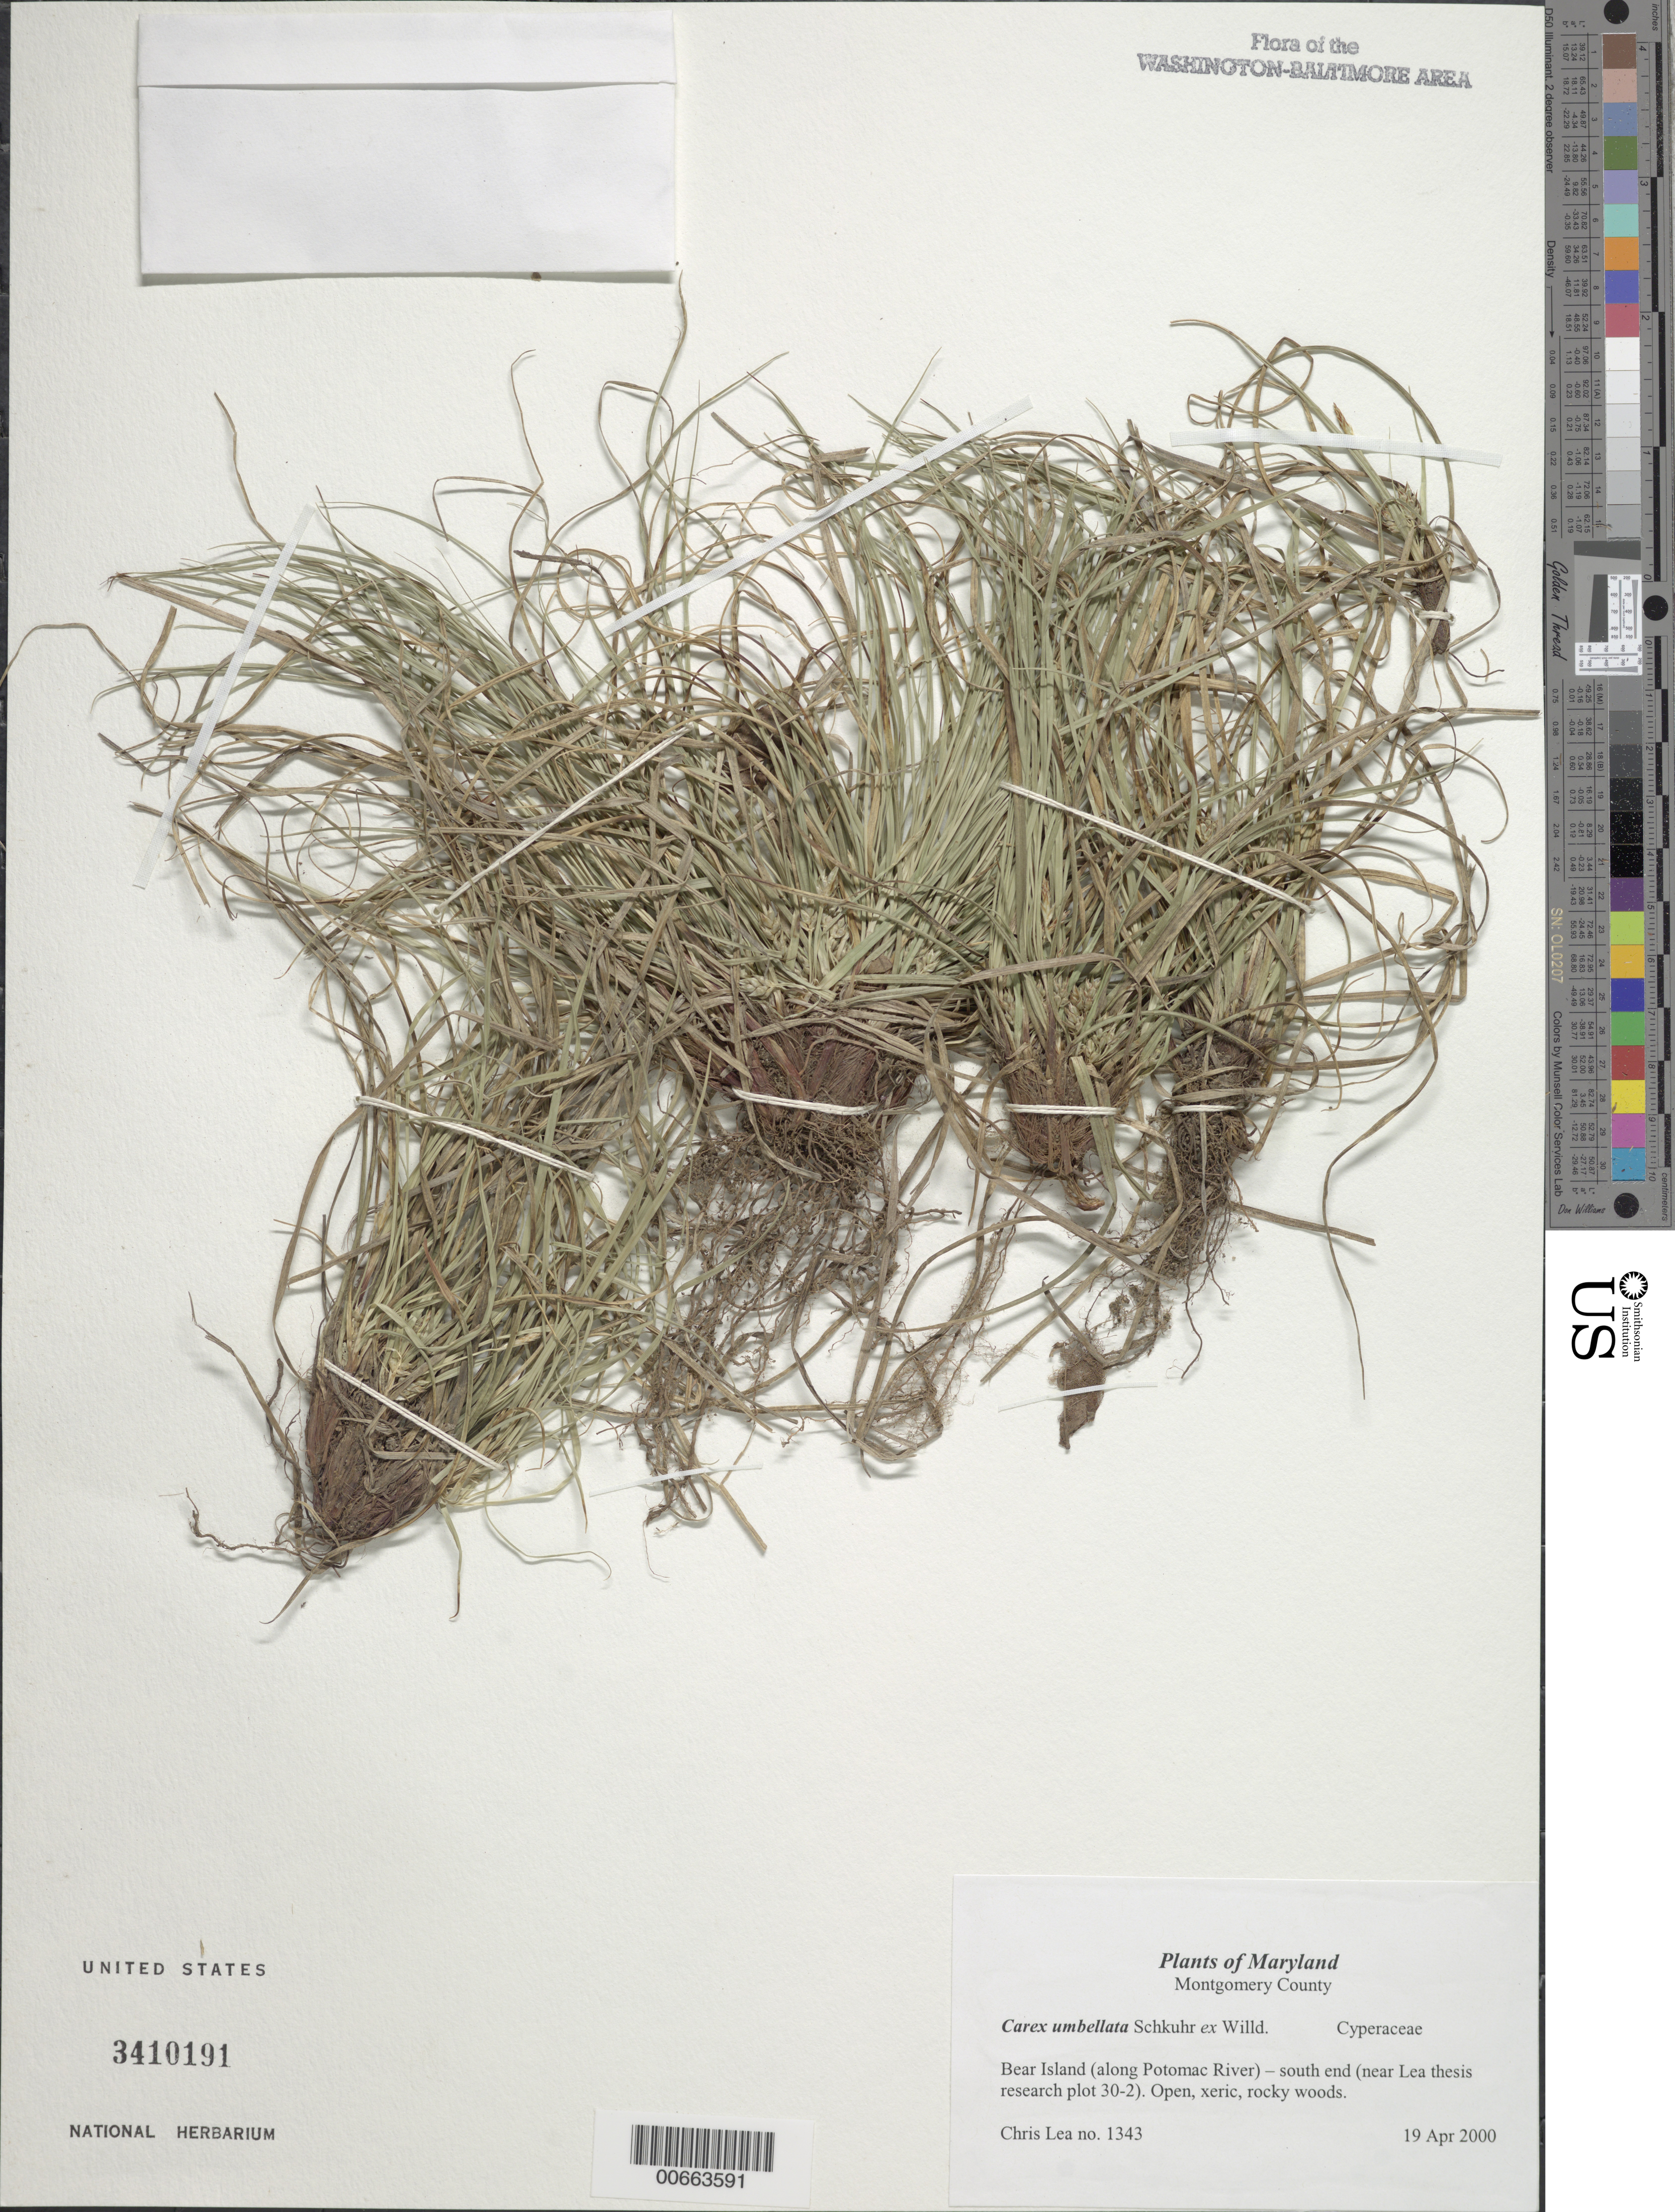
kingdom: Plantae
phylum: Tracheophyta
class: Liliopsida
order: Poales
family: Cyperaceae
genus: Carex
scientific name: Carex umbellata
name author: Schkuhr ex Willd.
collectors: C. Lea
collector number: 1343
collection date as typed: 19 Apr 2000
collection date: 2000-04-19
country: United States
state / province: Maryland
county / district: Montgomery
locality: Bear Island (along Potomac River) - south end (near Lea thesis research plot 30-2).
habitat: Open, xeric, rocky woods.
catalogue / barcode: US 3410191